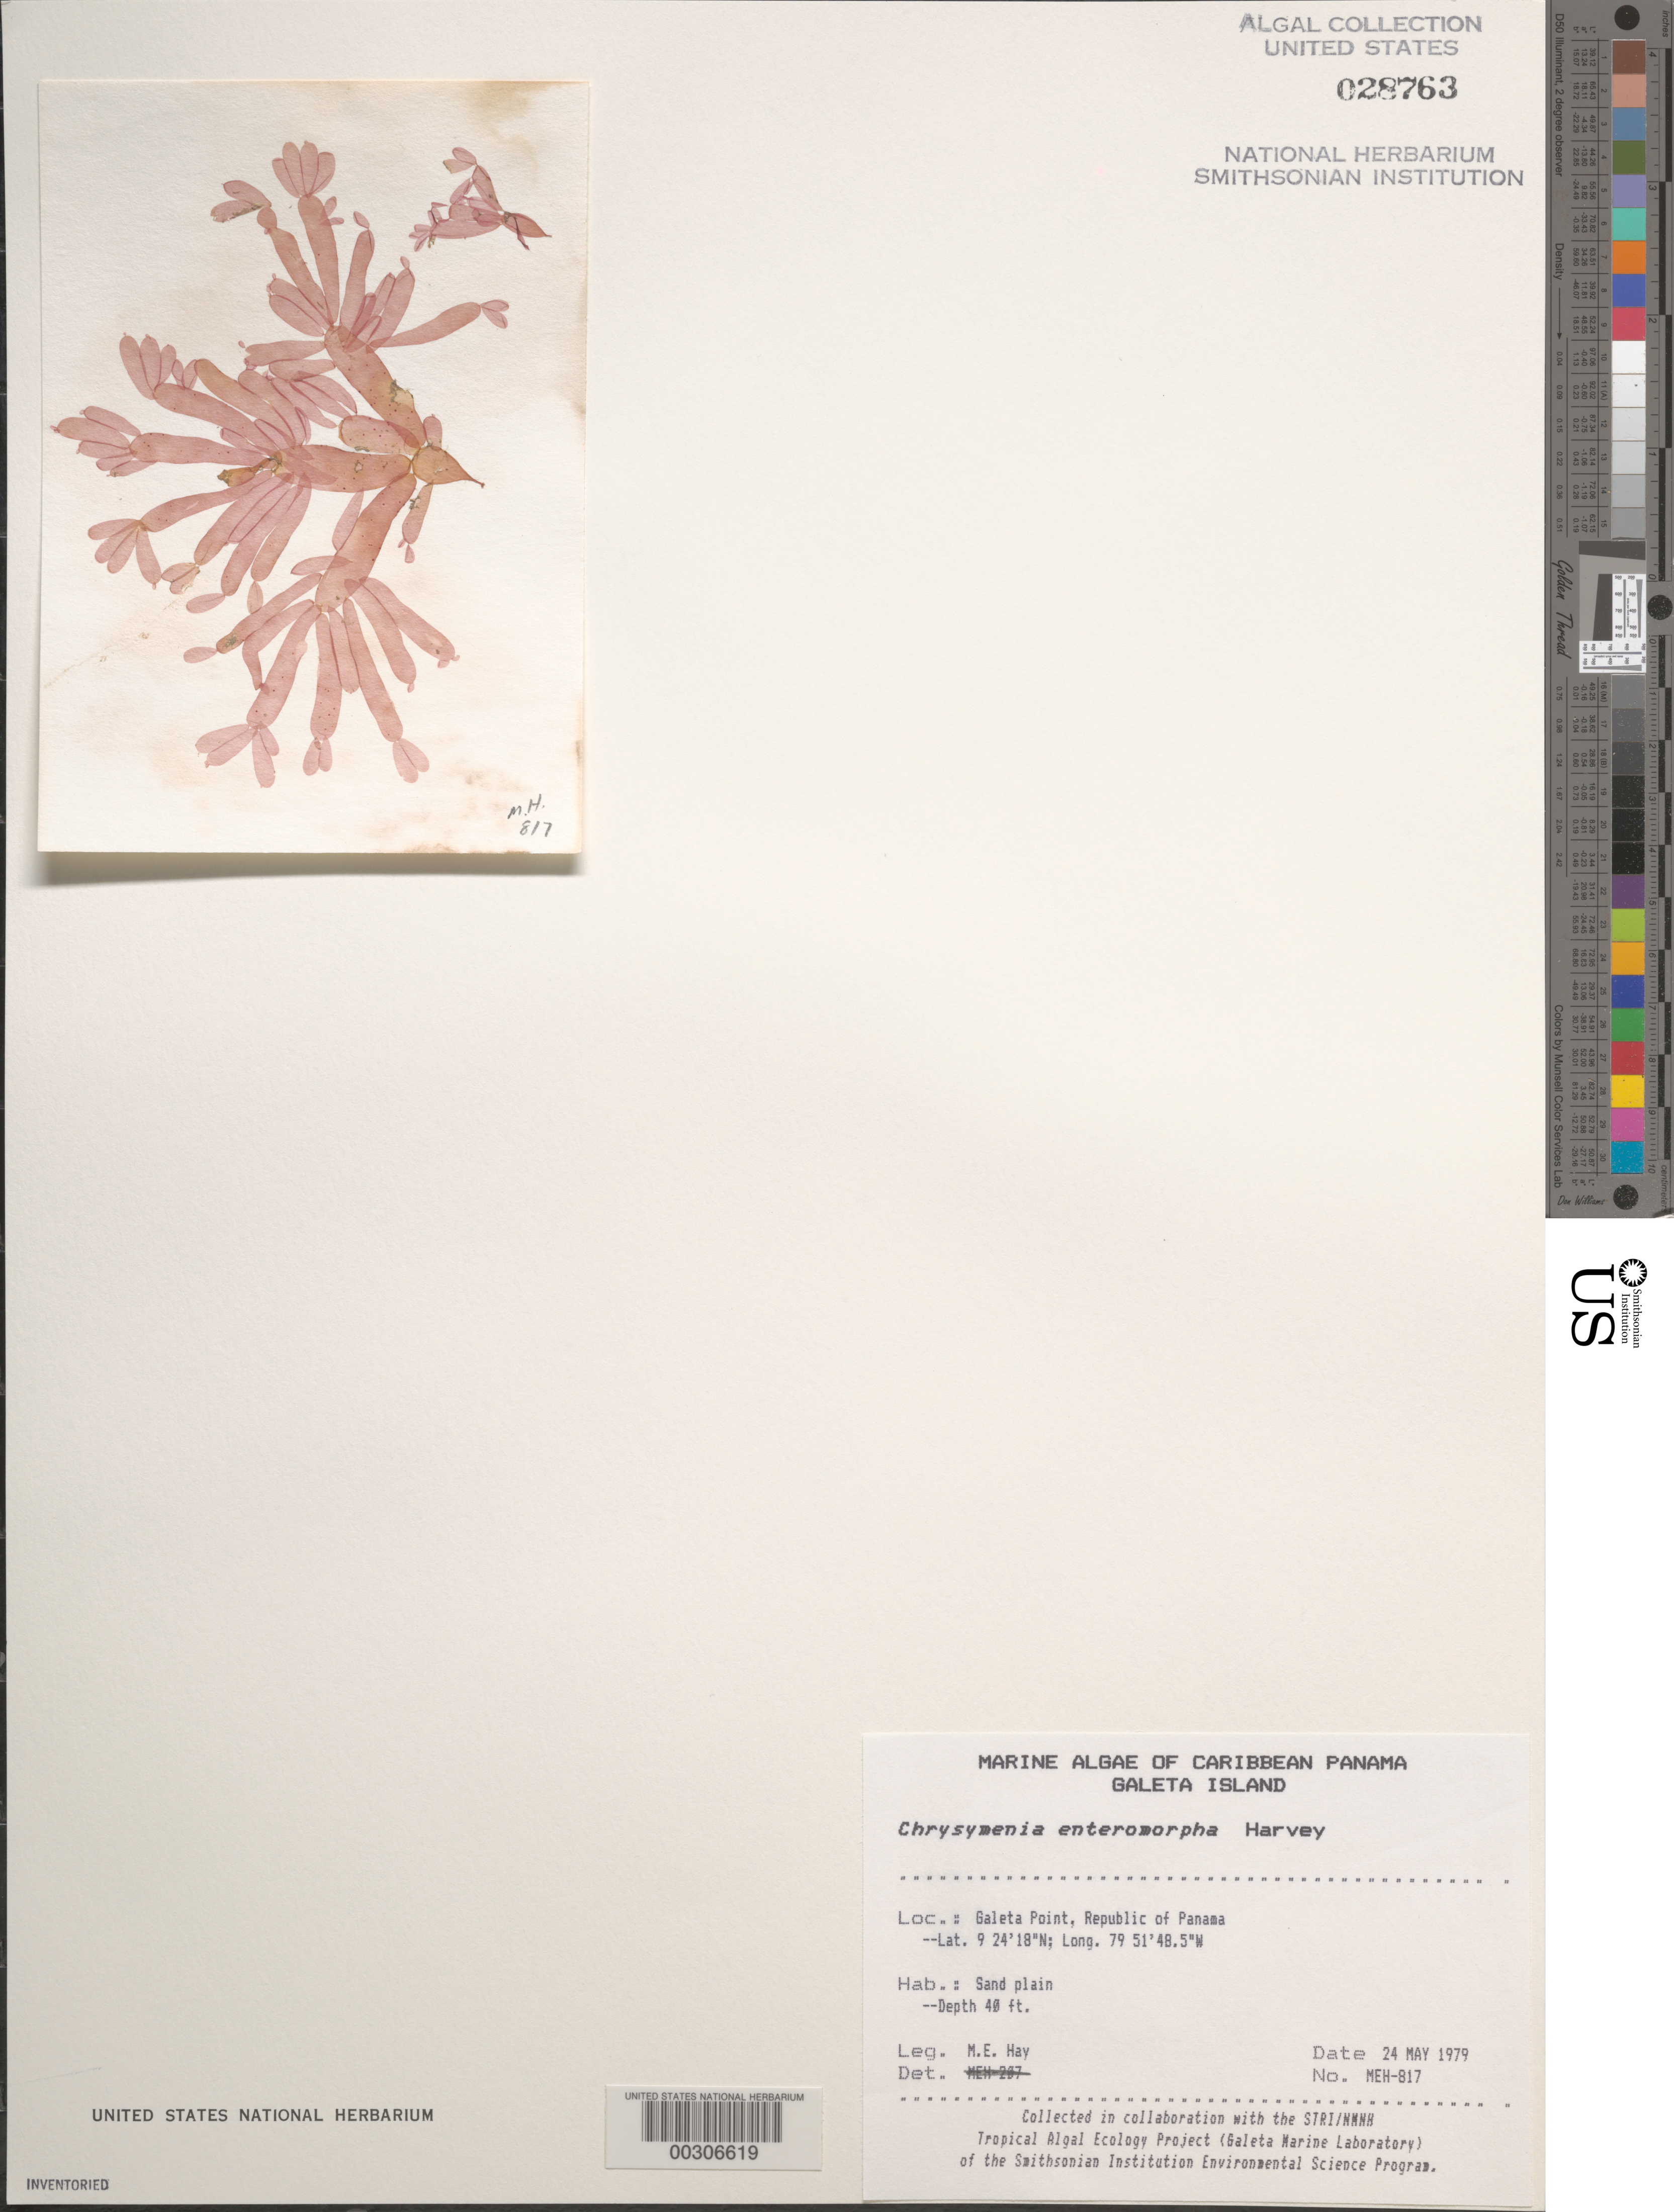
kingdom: Plantae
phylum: Rhodophyta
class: Florideophyceae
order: Rhodymeniales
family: Rhodymeniaceae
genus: Botryocladia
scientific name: Botryocladia enteromorpha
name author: (Harv.) W.E. Schmidt et al. in W.E. Schmidt et al.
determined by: Algae name updating Project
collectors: M. E. Hay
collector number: MEH-817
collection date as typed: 24 May 1979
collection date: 1979-05-24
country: Panama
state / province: Colón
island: Galeta Island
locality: Galeta Point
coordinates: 9 24' 18" N, 79 51' 48.5" W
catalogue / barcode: US 28763